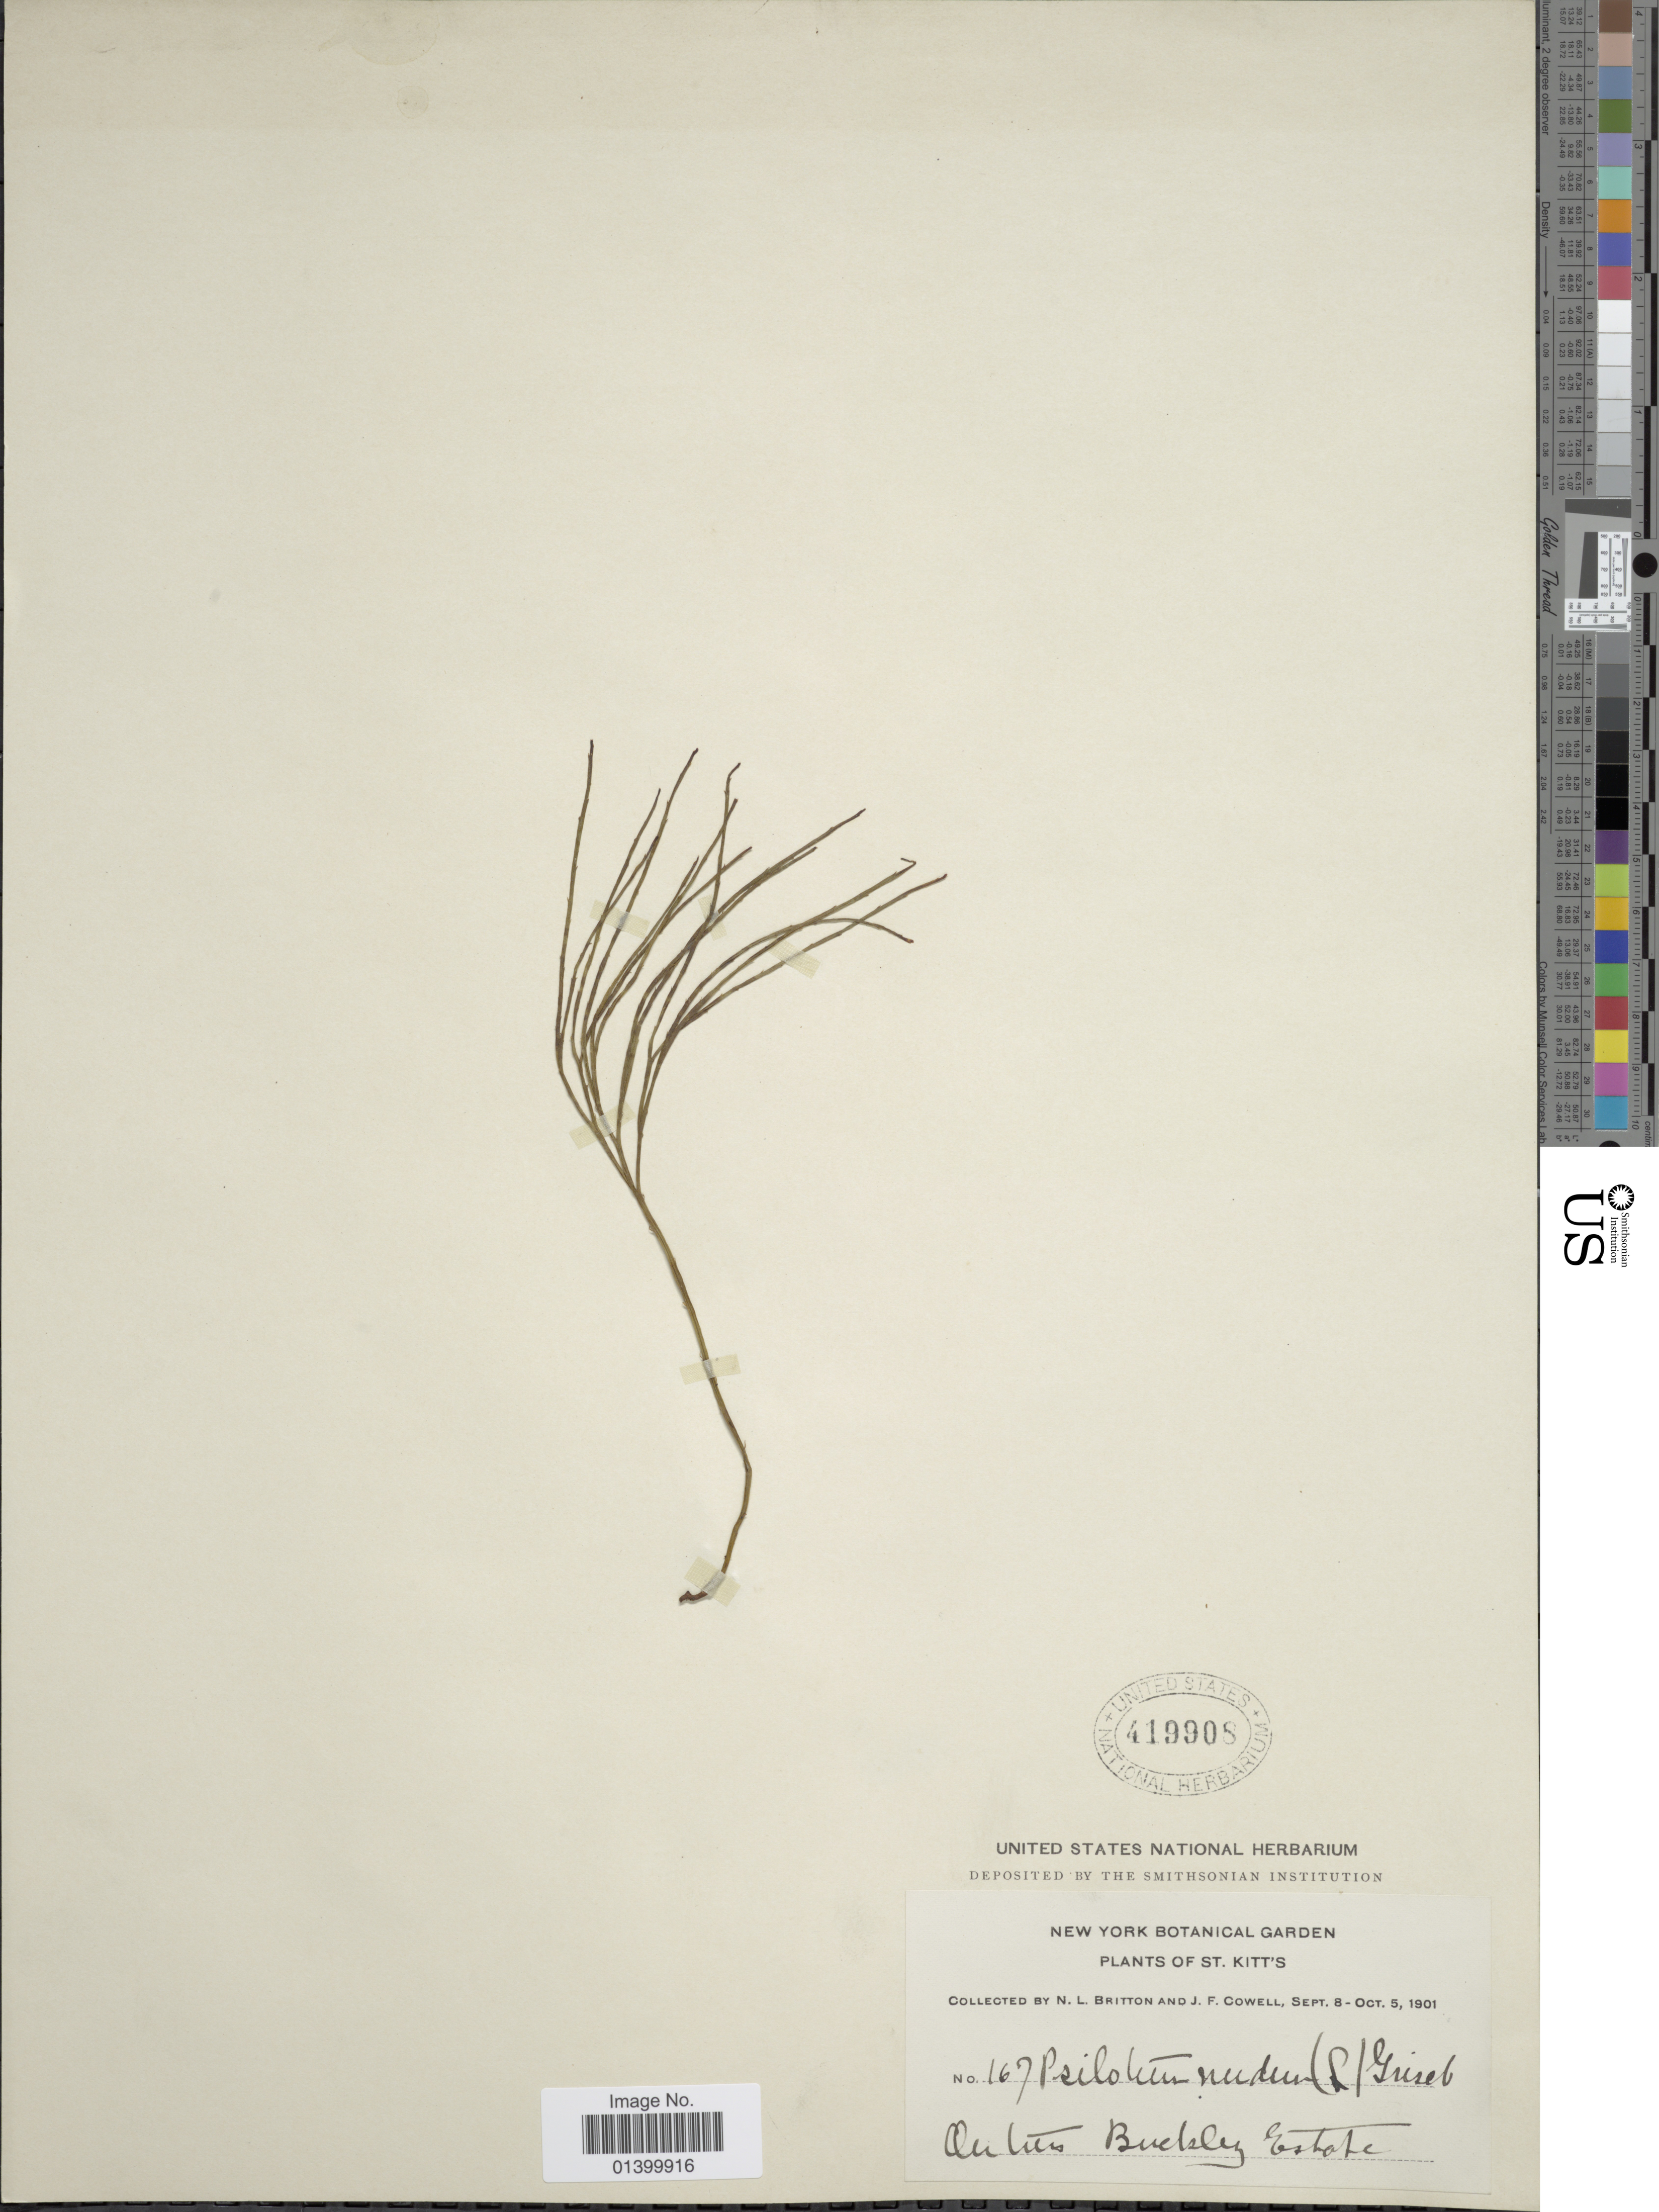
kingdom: Plantae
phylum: Tracheophyta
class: Polypodiopsida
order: Psilotales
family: Psilotaceae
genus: Psilotum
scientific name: Psilotum nudum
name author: (L.) P. Beauv.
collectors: N. Britton & J. F. Cowell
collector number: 167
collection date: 1901-09-08/1901-10-05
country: St. Christopher-Nevis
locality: St. Kitt's. On trees Buelsley Estate [interpreted]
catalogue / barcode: US 419908